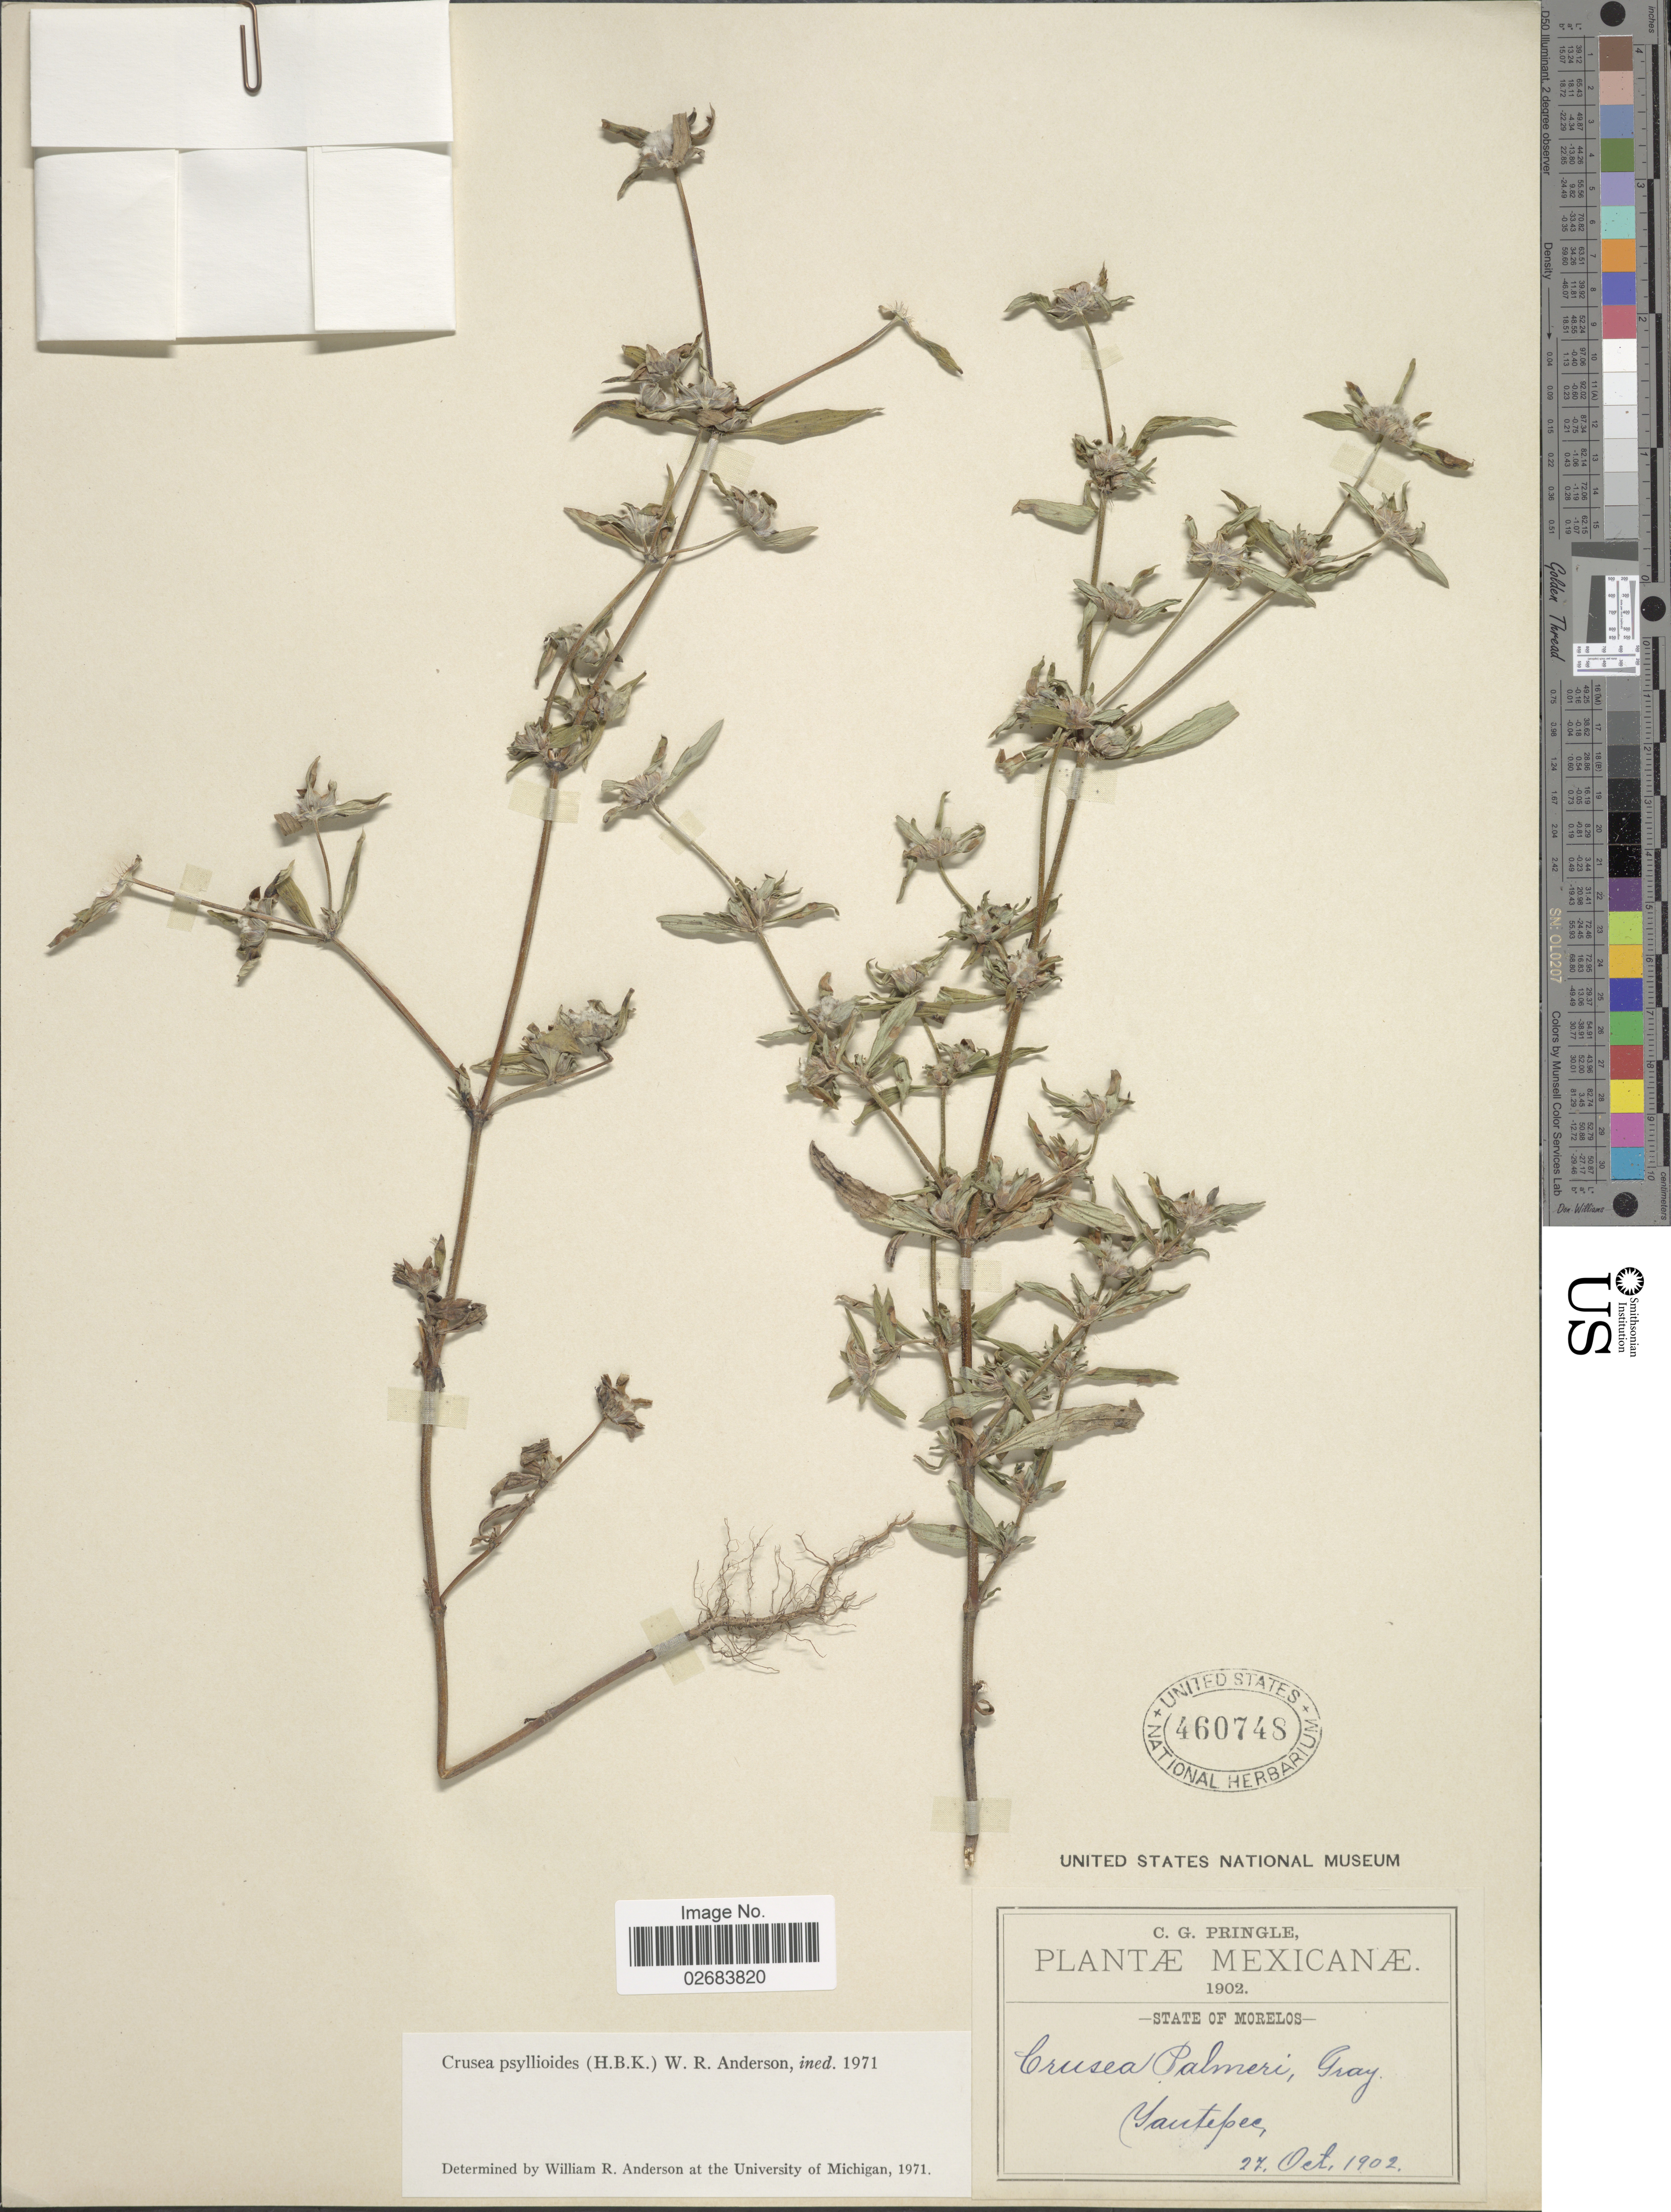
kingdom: Plantae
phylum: Tracheophyta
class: Magnoliopsida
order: Gentianales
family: Rubiaceae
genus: Crusea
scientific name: Crusea psyllioides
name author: (Kunth) W.R. Anderson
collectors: C. G. Pringle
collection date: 1902-10-27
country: Mexico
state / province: Morelos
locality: Mexicanae, Yautepec.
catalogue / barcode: US 460748